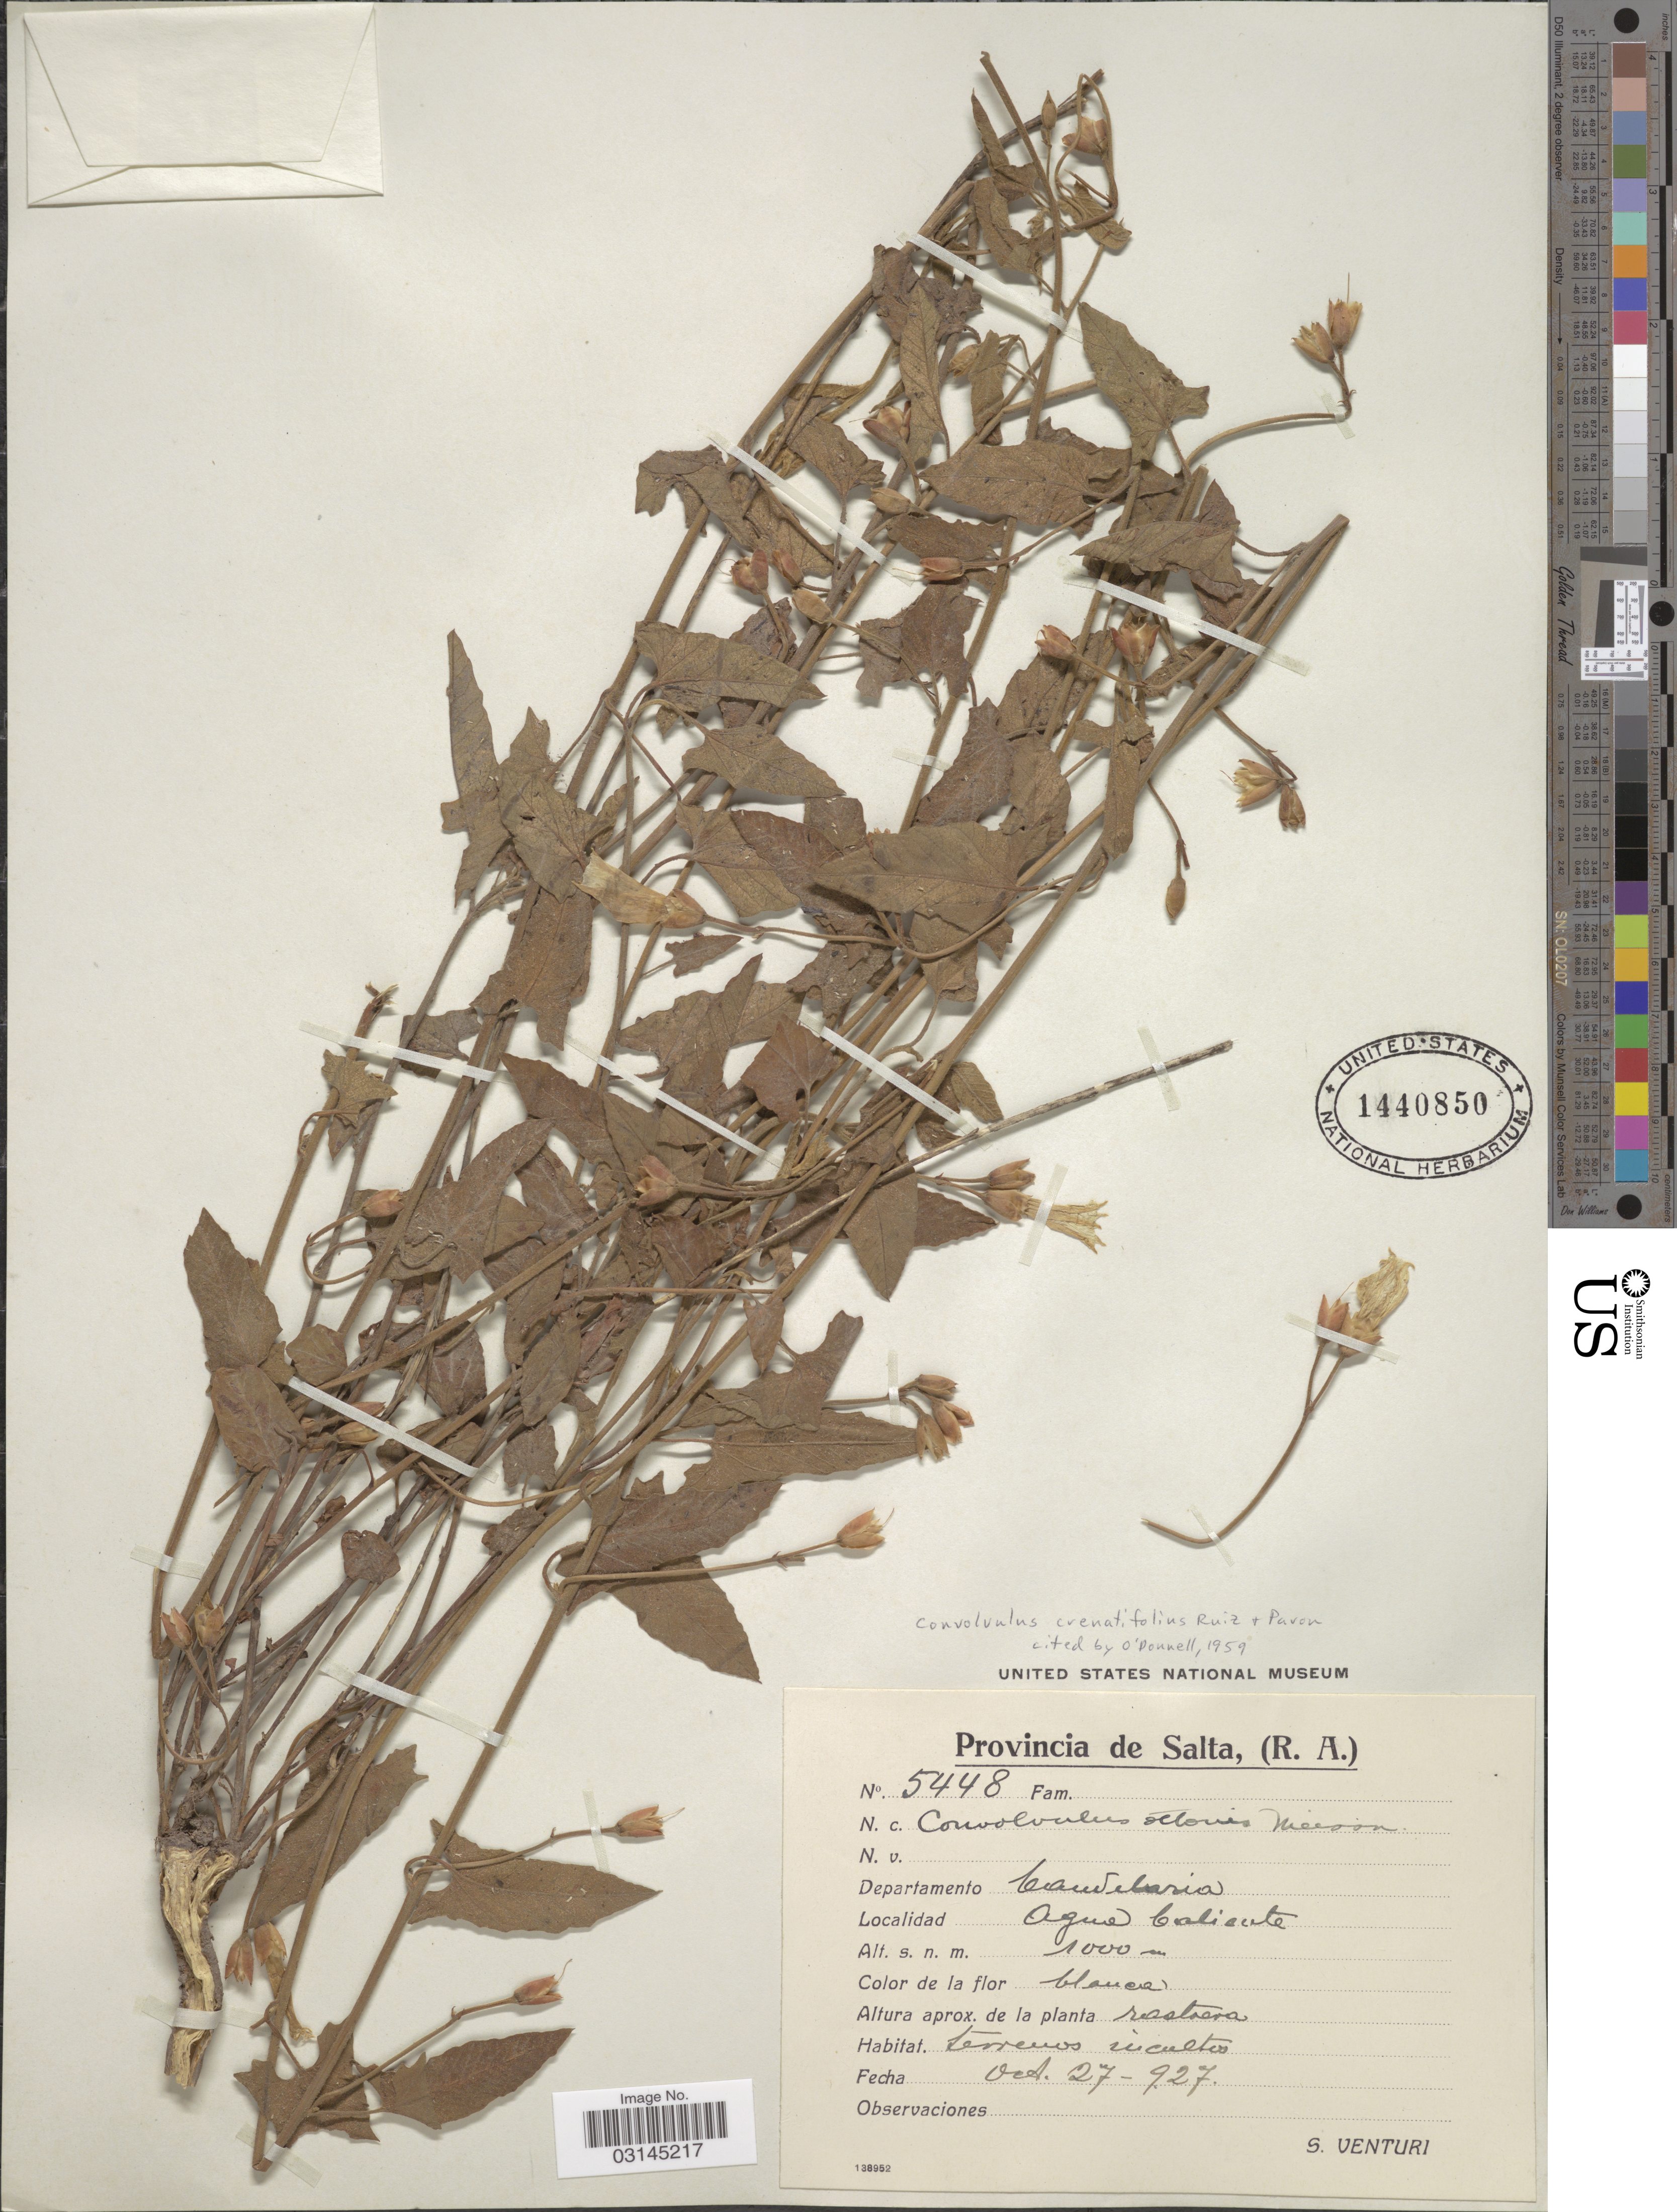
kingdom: Plantae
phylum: Tracheophyta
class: Magnoliopsida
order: Solanales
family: Convolvulaceae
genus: Convolvulus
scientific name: Convolvulus crenatifolius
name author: Ruiz & Pav.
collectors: S. Venturi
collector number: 5448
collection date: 1927-10-27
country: Argentina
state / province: Salta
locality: Departamento Candelaria, Agua Caliente.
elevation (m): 1000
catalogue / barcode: US 1440850